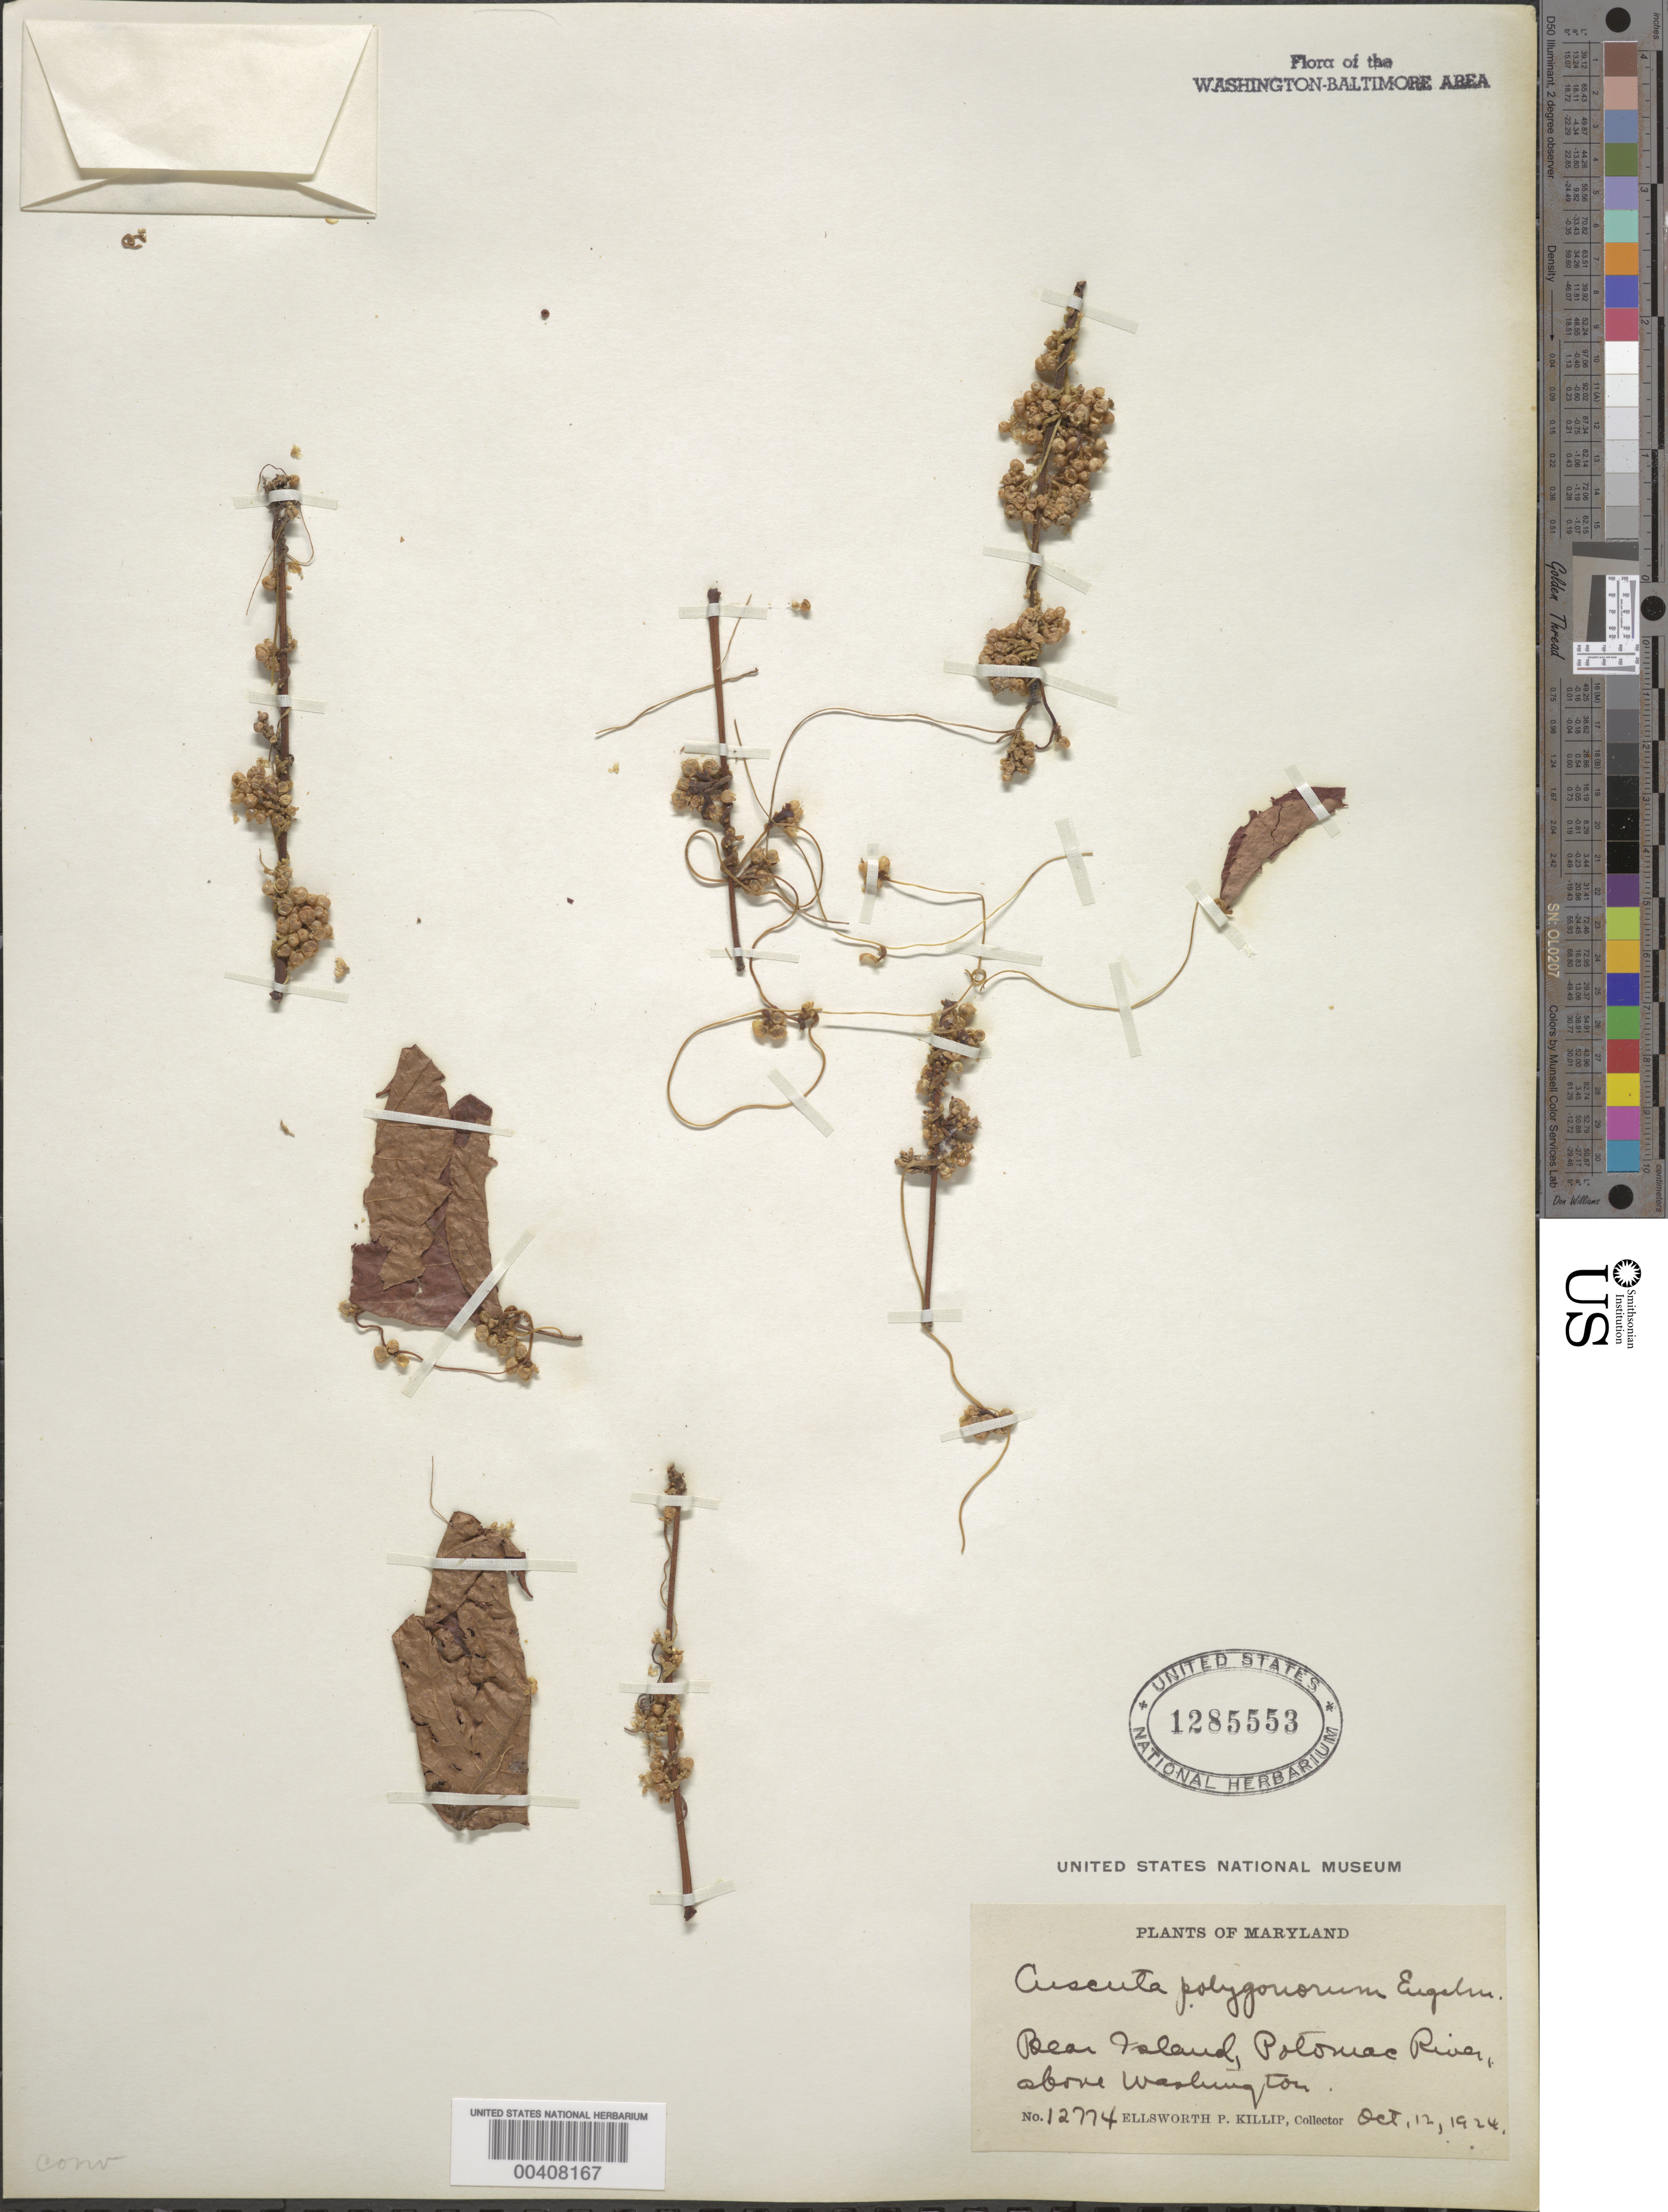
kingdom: Plantae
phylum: Tracheophyta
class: Magnoliopsida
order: Solanales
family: Convolvulaceae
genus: Cuscuta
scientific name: Cuscuta polygonorum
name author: Engelm.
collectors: E. P. Killip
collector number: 12774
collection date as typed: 12 Oct 1924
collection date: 1924-10-12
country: United States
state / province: Maryland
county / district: Montgomery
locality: Bear Island, Potomac River, above Washington, D.C. C. & O. Canal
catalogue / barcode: US 1285553